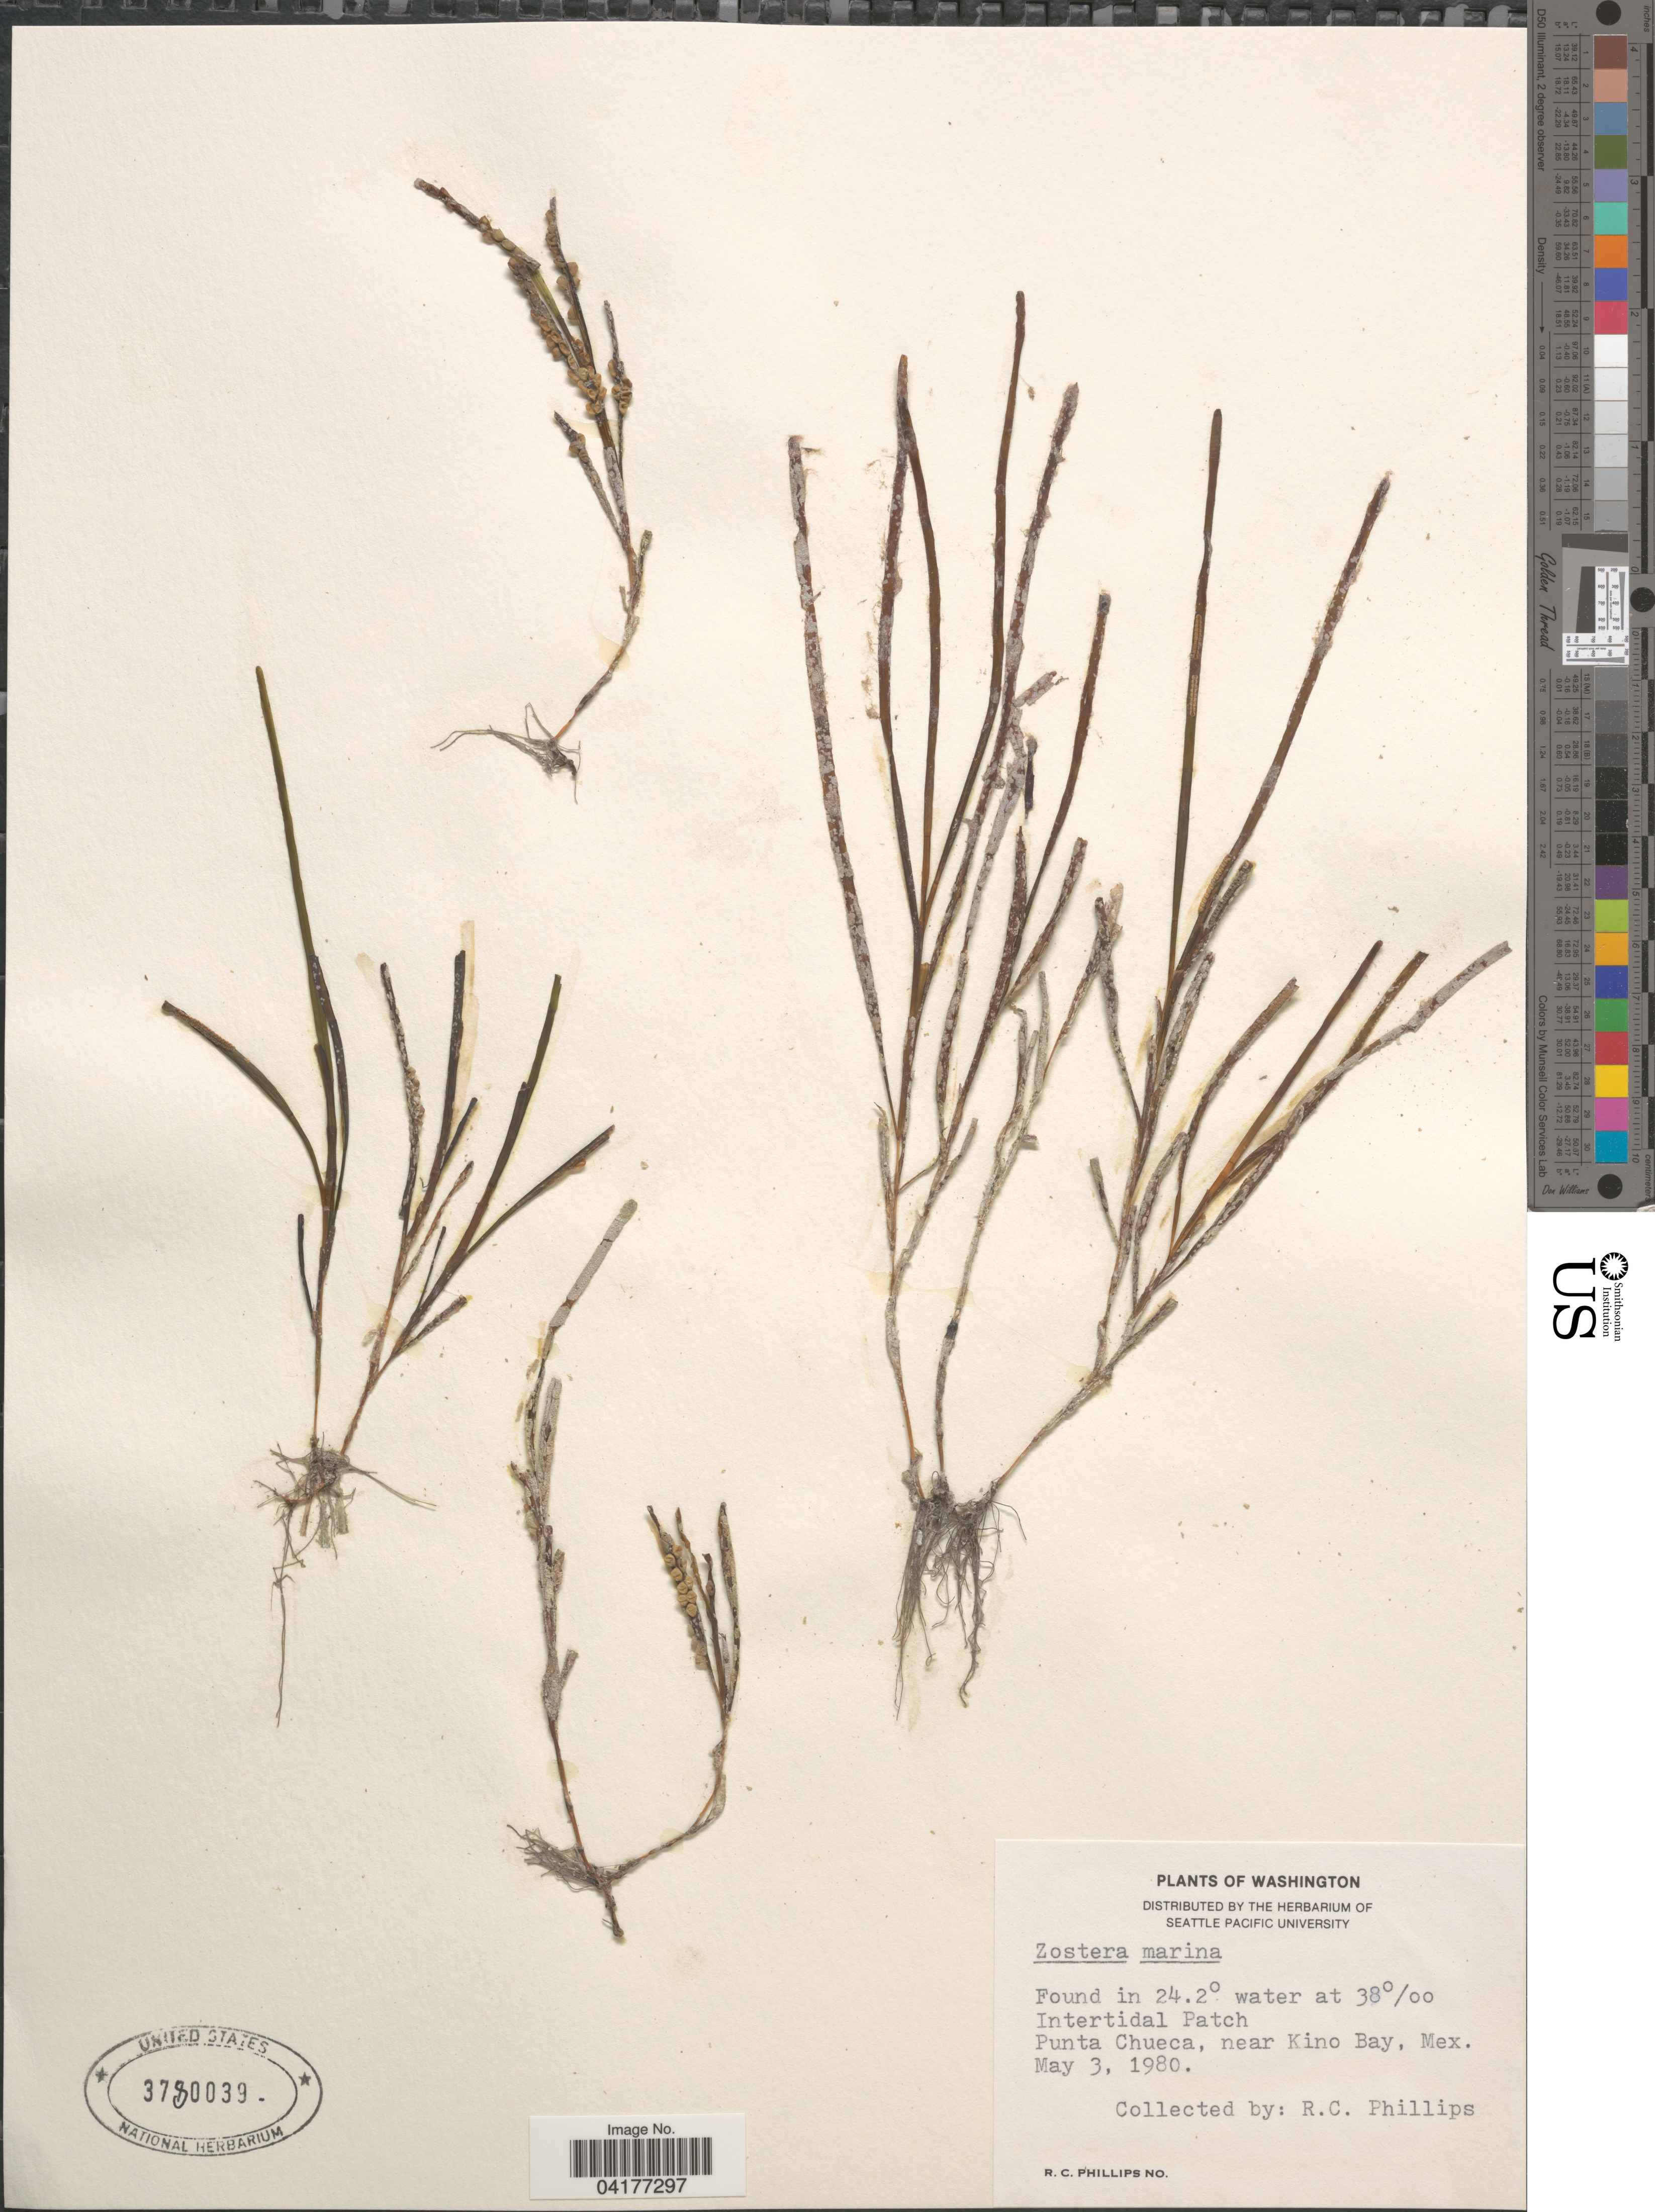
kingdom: Plantae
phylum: Tracheophyta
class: Liliopsida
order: Alismatales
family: Zosteraceae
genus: Zostera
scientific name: Zostera marina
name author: L.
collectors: R. C. Phillips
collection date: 1980-05-03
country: Mexico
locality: Intertidal Patch. Punta Chueca, near Kino Bay.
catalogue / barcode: US 3780039